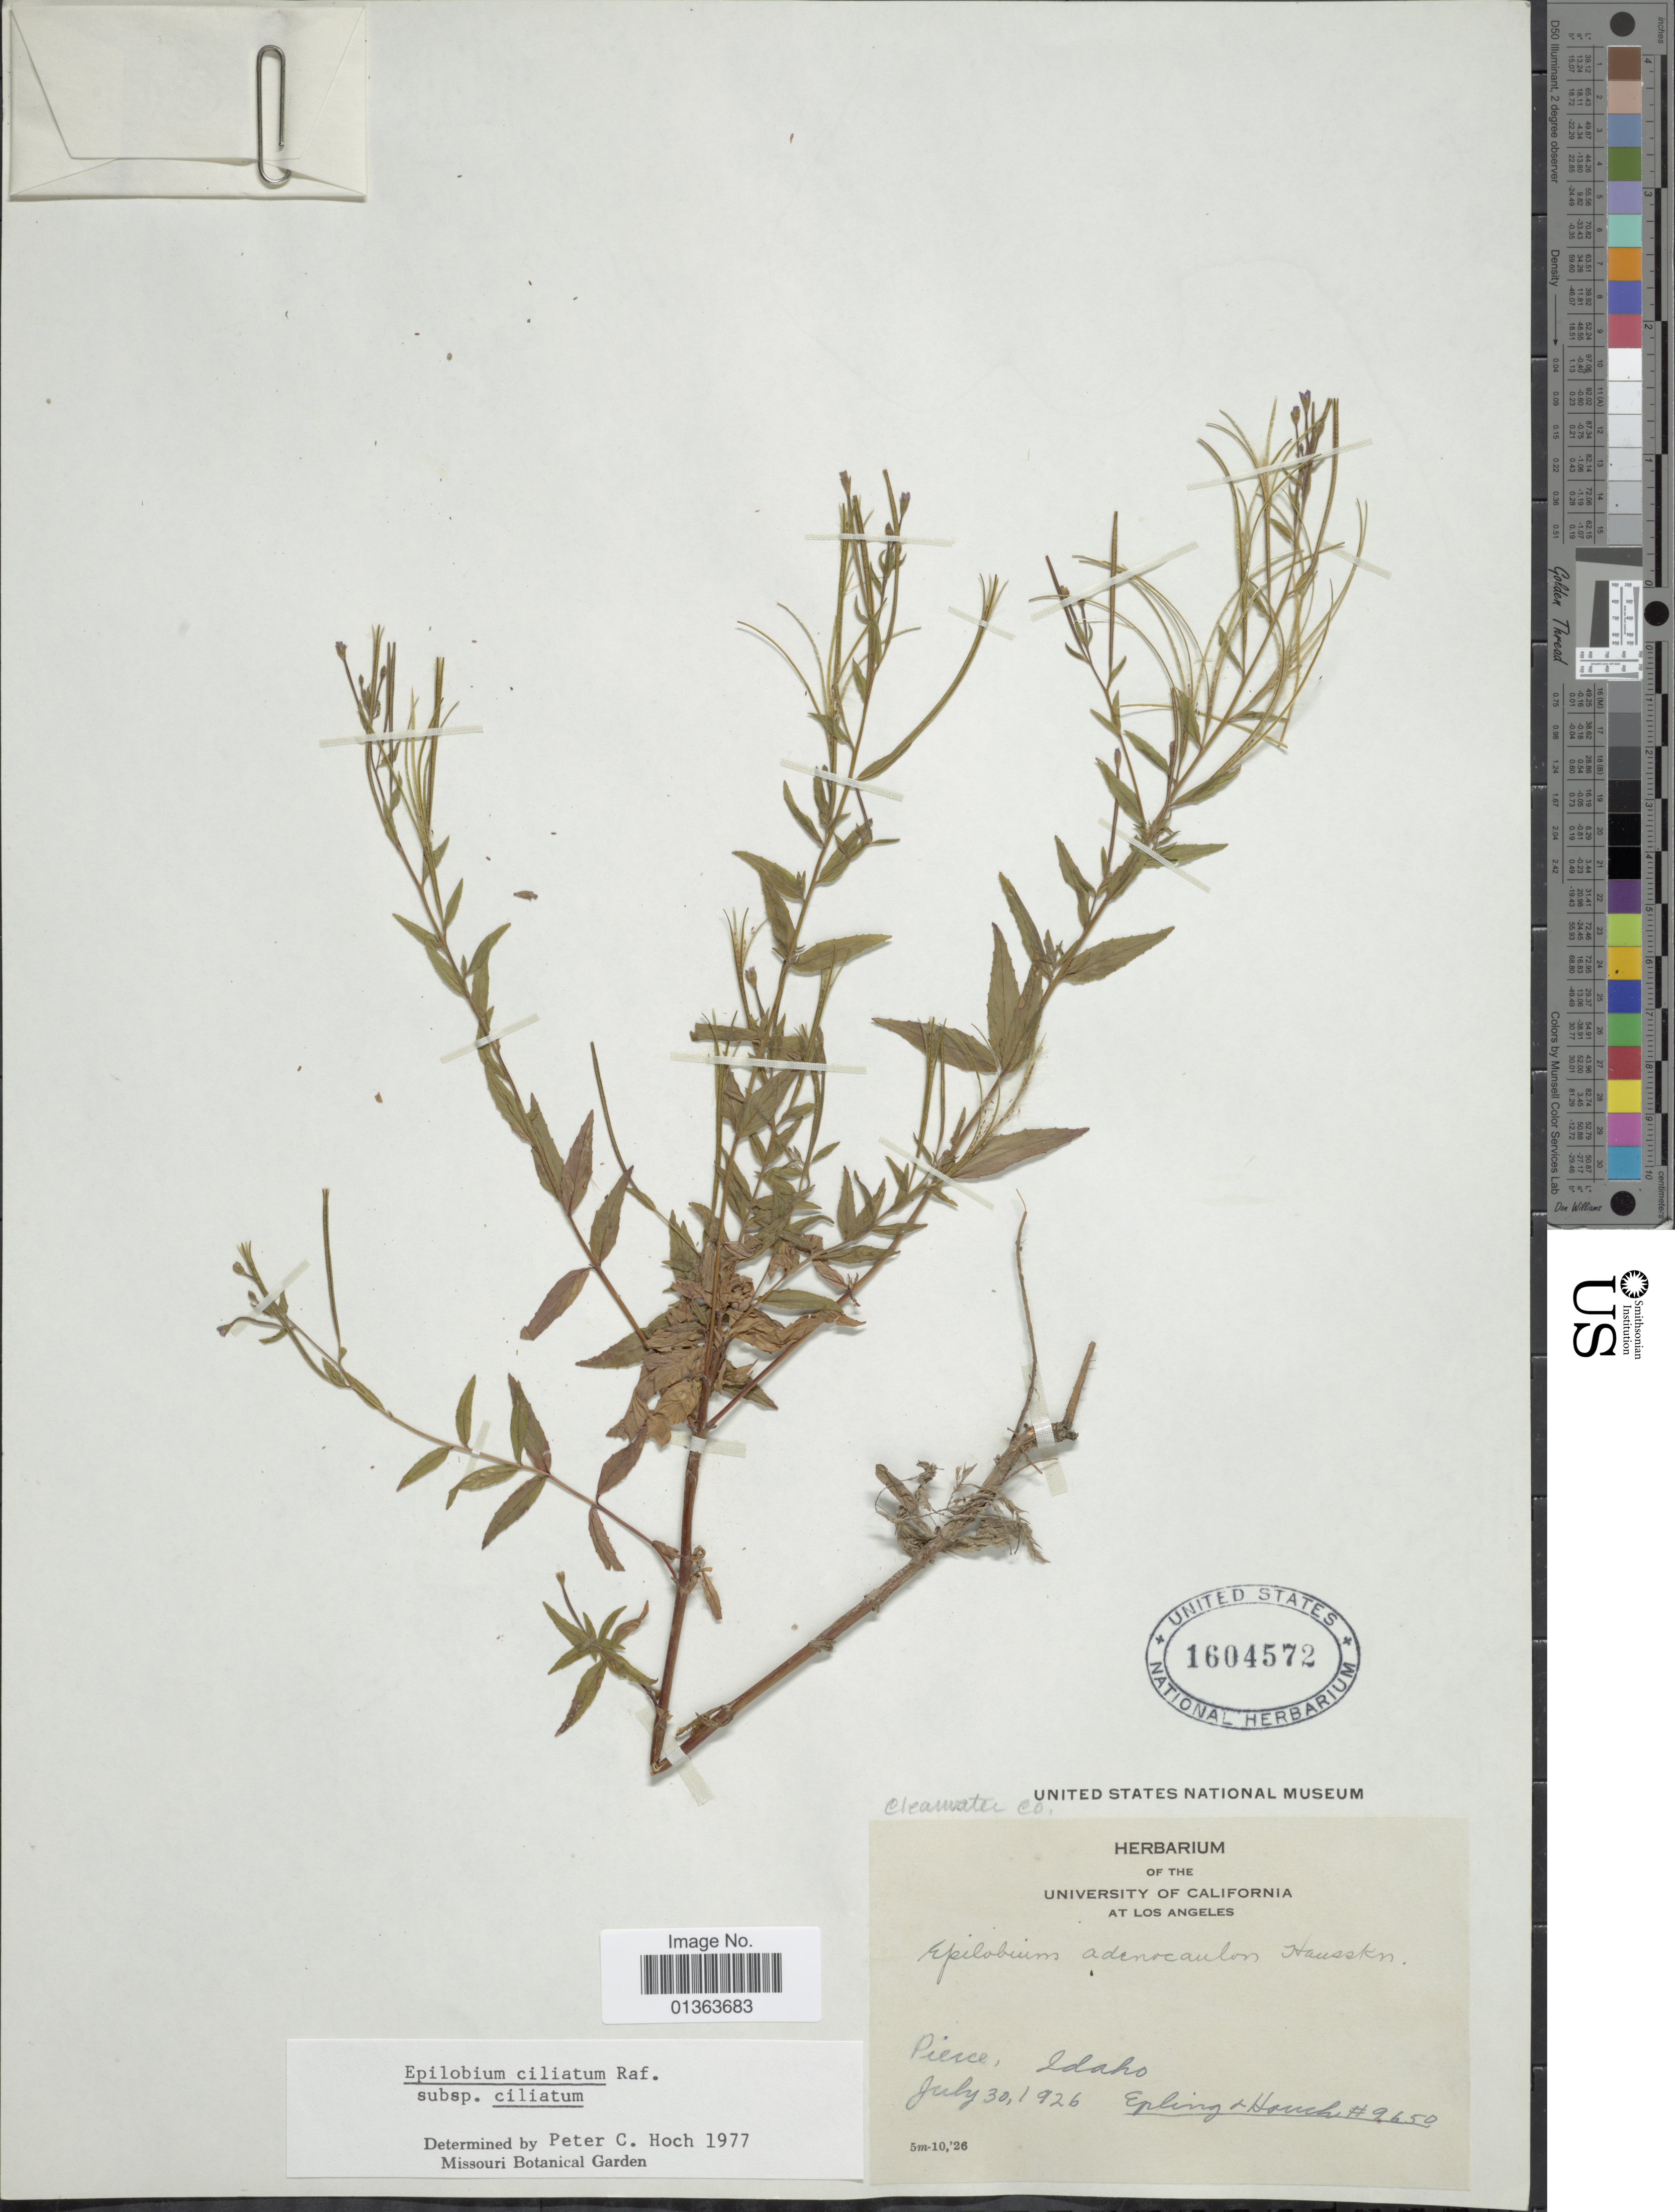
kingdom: Plantae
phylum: Tracheophyta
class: Magnoliopsida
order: Myrtales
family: Onagraceae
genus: Epilobium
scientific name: Epilobium ciliatum subsp. ciliatum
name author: Raf.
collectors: -- Epling & -. Hauch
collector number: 9650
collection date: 1926-07-30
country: United States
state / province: Idaho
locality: Pierce.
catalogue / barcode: US 1604572